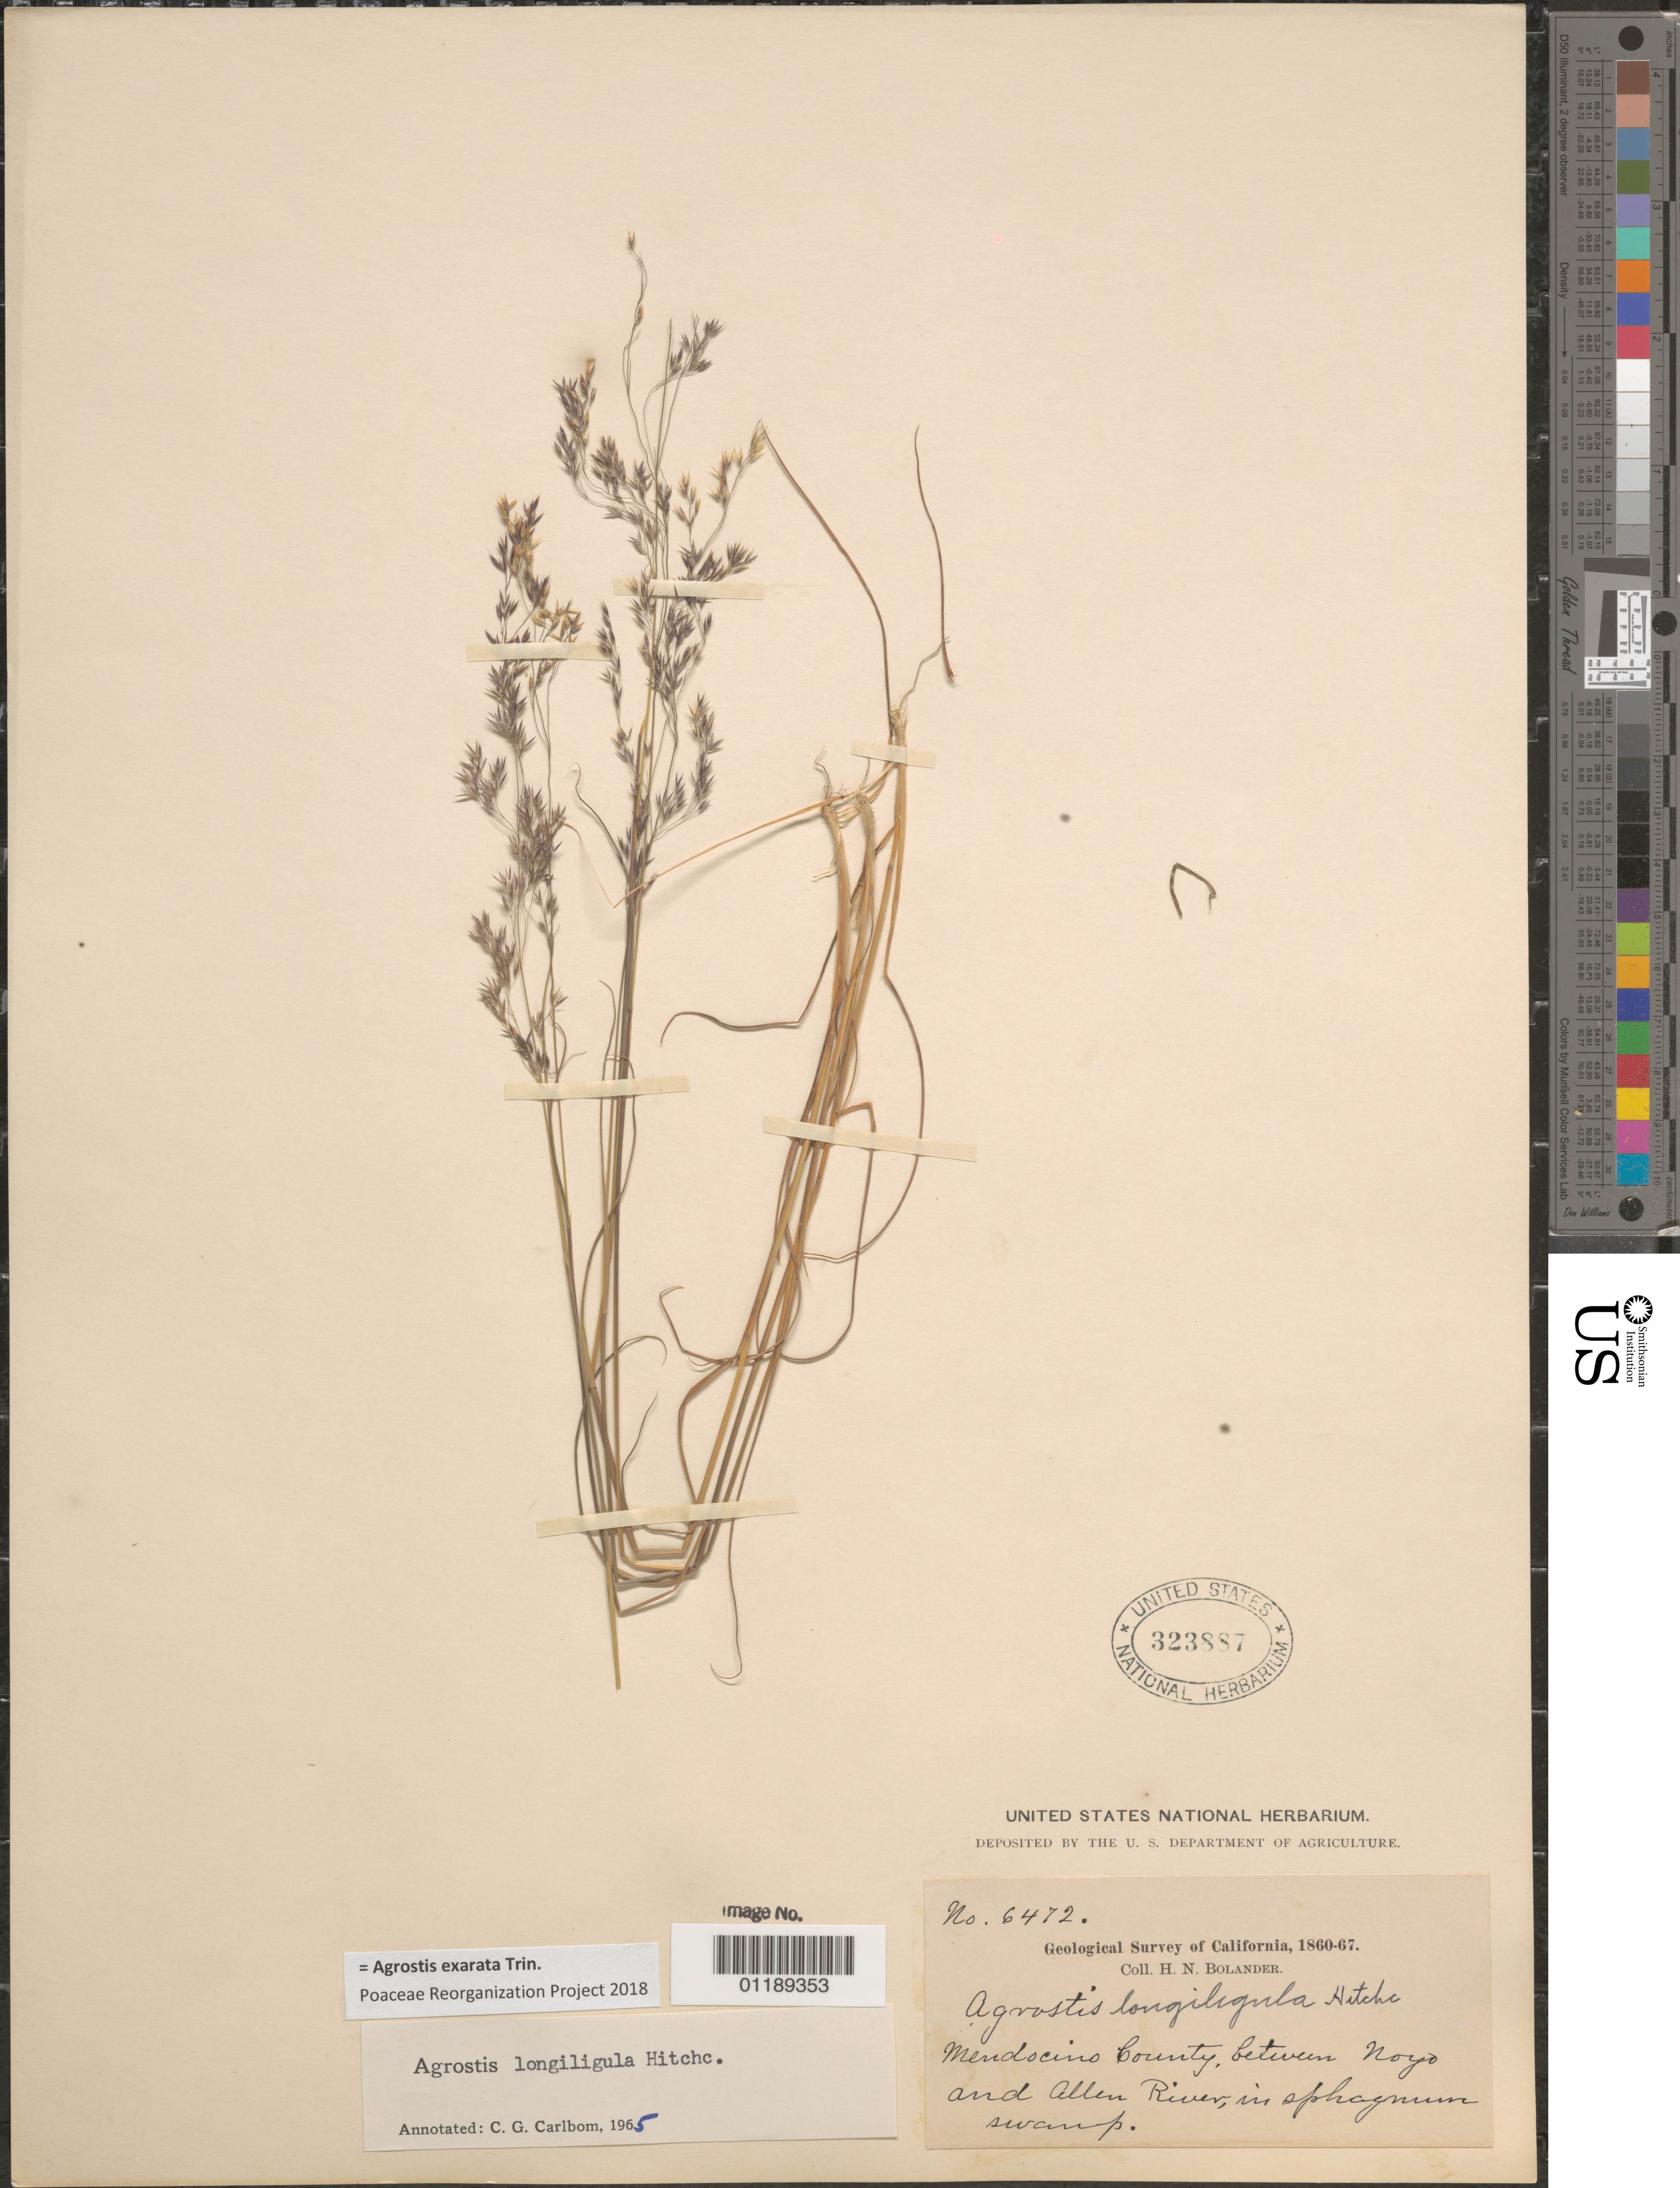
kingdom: Plantae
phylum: Tracheophyta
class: Liliopsida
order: Poales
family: Poaceae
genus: Agrostis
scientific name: Agrostis exarata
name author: Trin.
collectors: H. Bolander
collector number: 6472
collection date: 1860/1867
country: United States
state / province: California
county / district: Mendocino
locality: Between Noyo and Allen River.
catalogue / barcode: US 323887